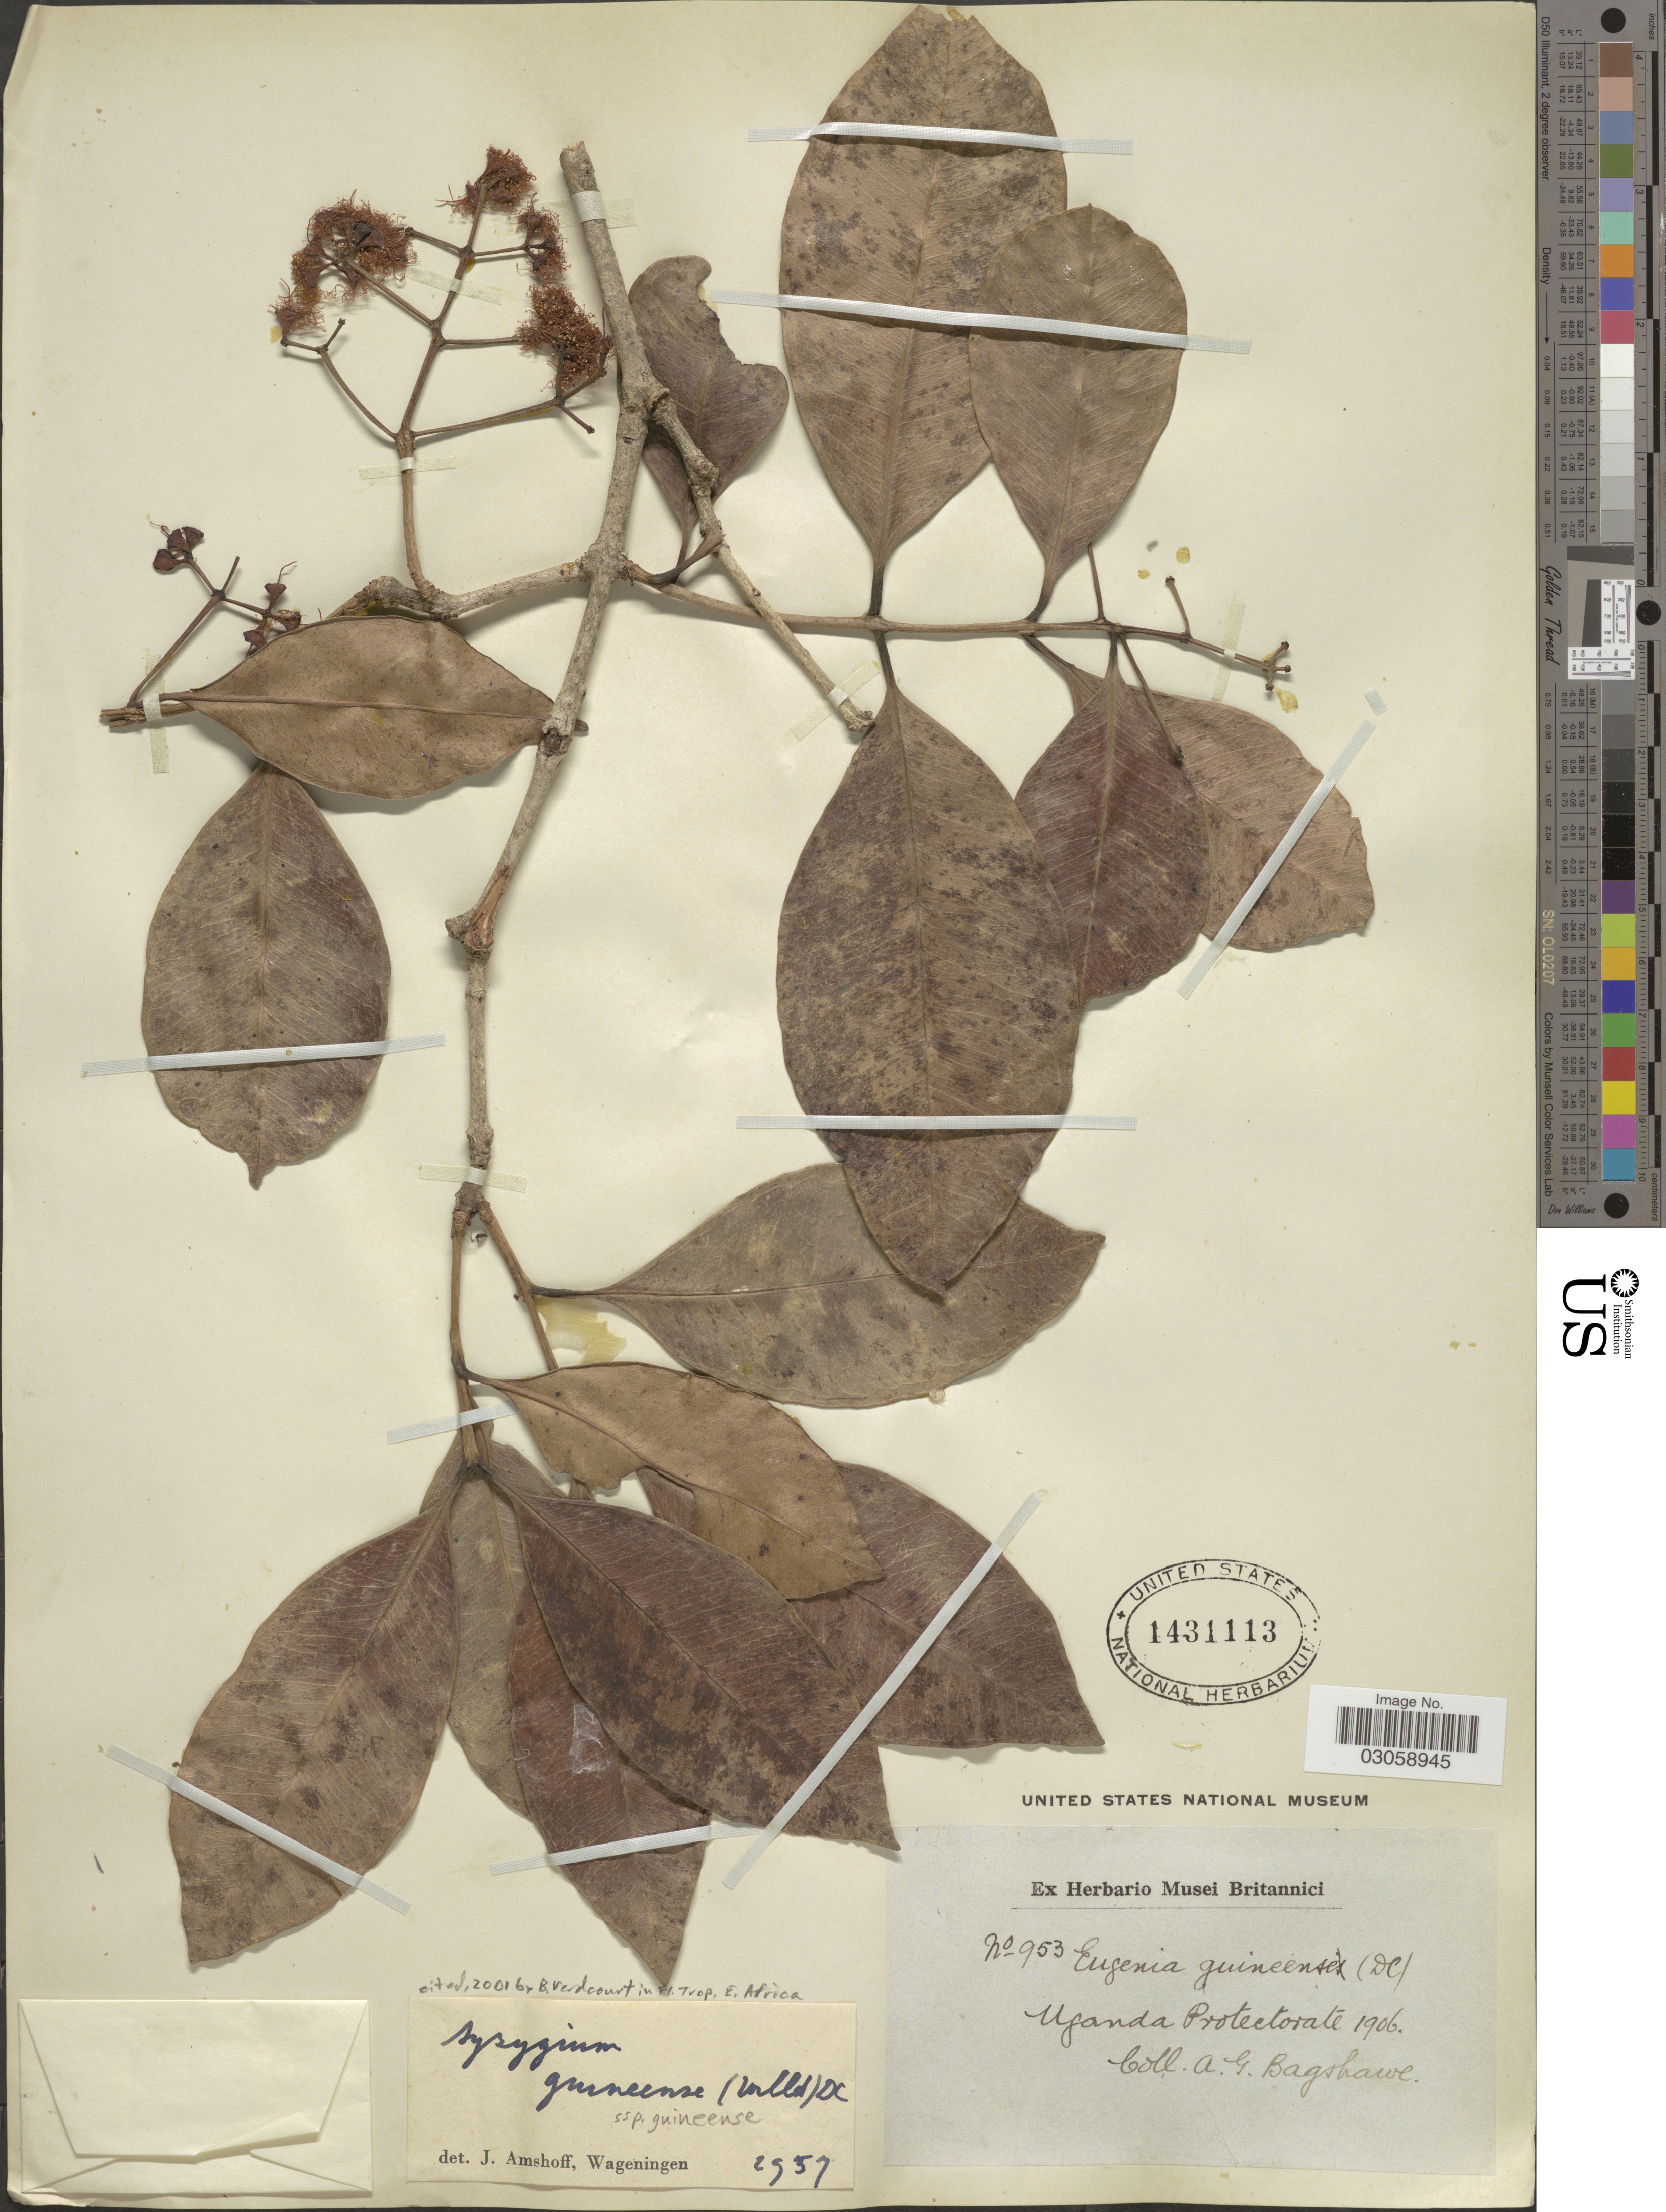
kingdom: Plantae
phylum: Tracheophyta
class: Magnoliopsida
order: Myrtales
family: Myrtaceae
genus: Syzygium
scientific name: Syzygium guineense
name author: (Willd.) DC.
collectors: A. Bagshawe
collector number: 953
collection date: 1906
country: Uganda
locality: Uganda Protectorate.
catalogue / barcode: US 1431113